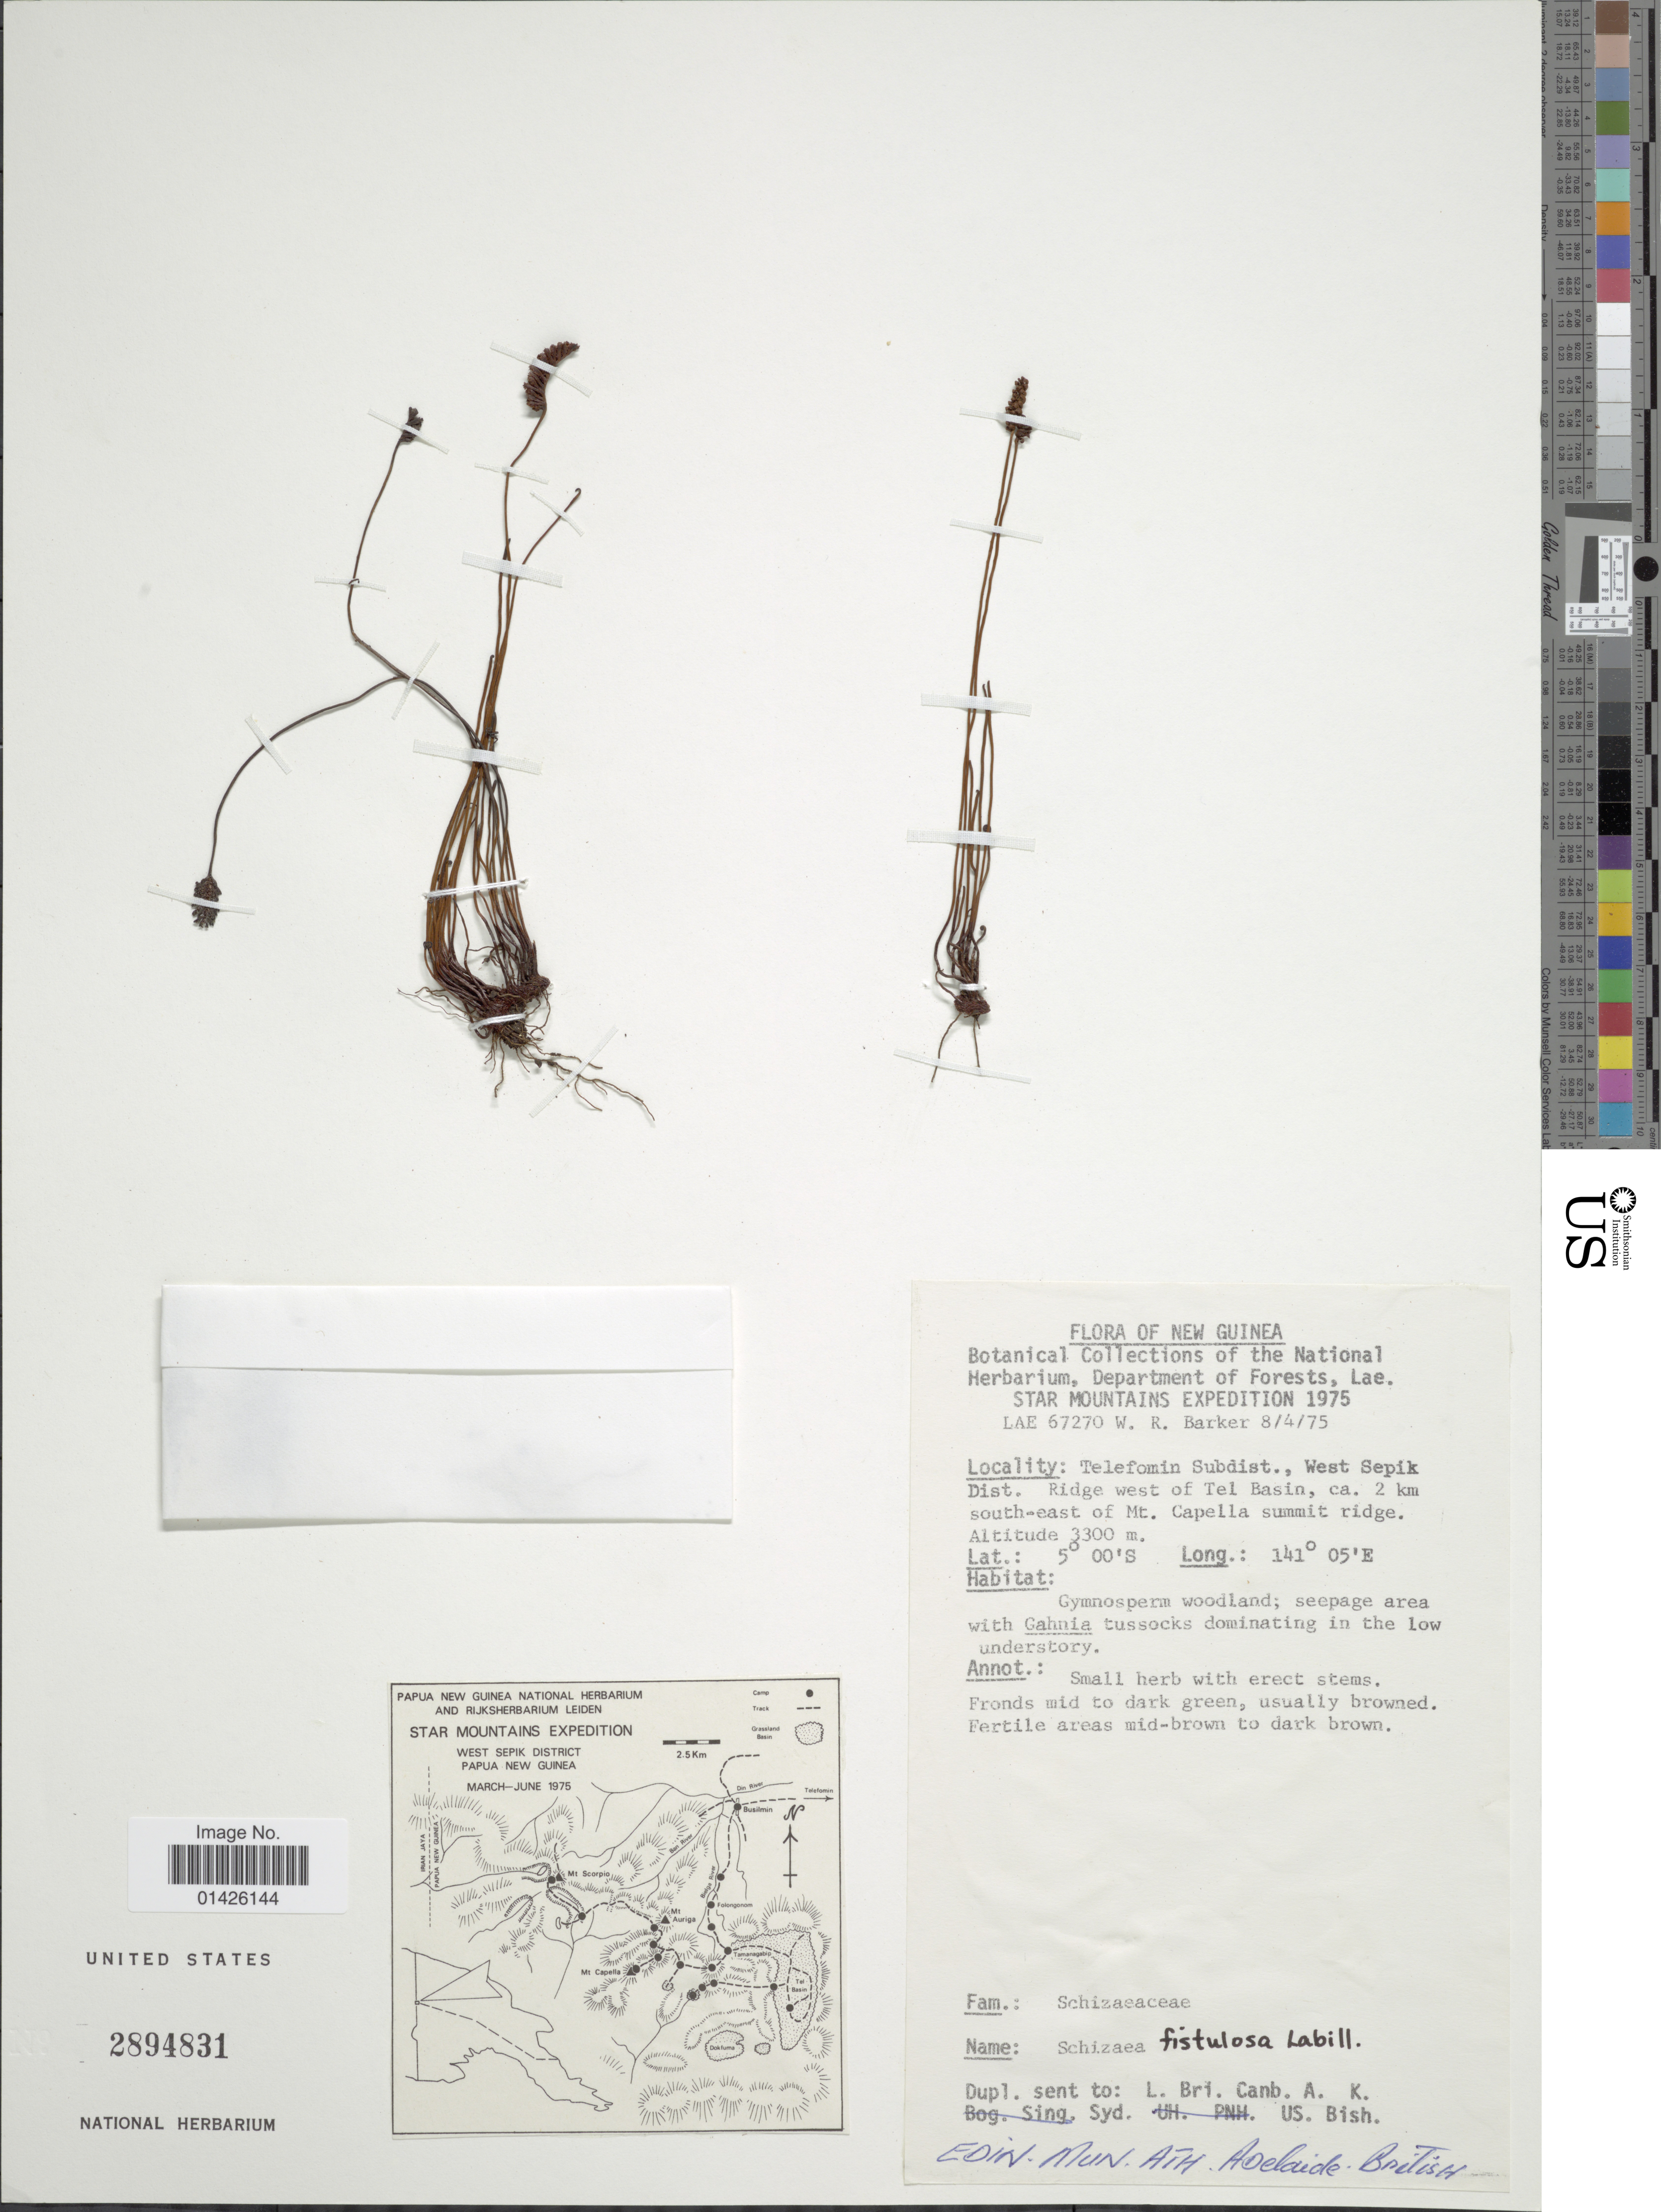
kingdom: Plantae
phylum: Tracheophyta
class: Polypodiopsida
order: Schizaeales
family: Schizaeaceae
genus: Schizaea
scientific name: Schizaea fistulosa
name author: Labill.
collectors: W. R. Barker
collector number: LAE 67270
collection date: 1975-04-08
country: Papua New Guinea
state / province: Sandaun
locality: New Guinea, Telefomin Subdist., West Sepik Dist. Ridge west of Tel basin, ca 2 km south-east of Mt Capella summit ridge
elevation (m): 3300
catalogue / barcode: US 2894831